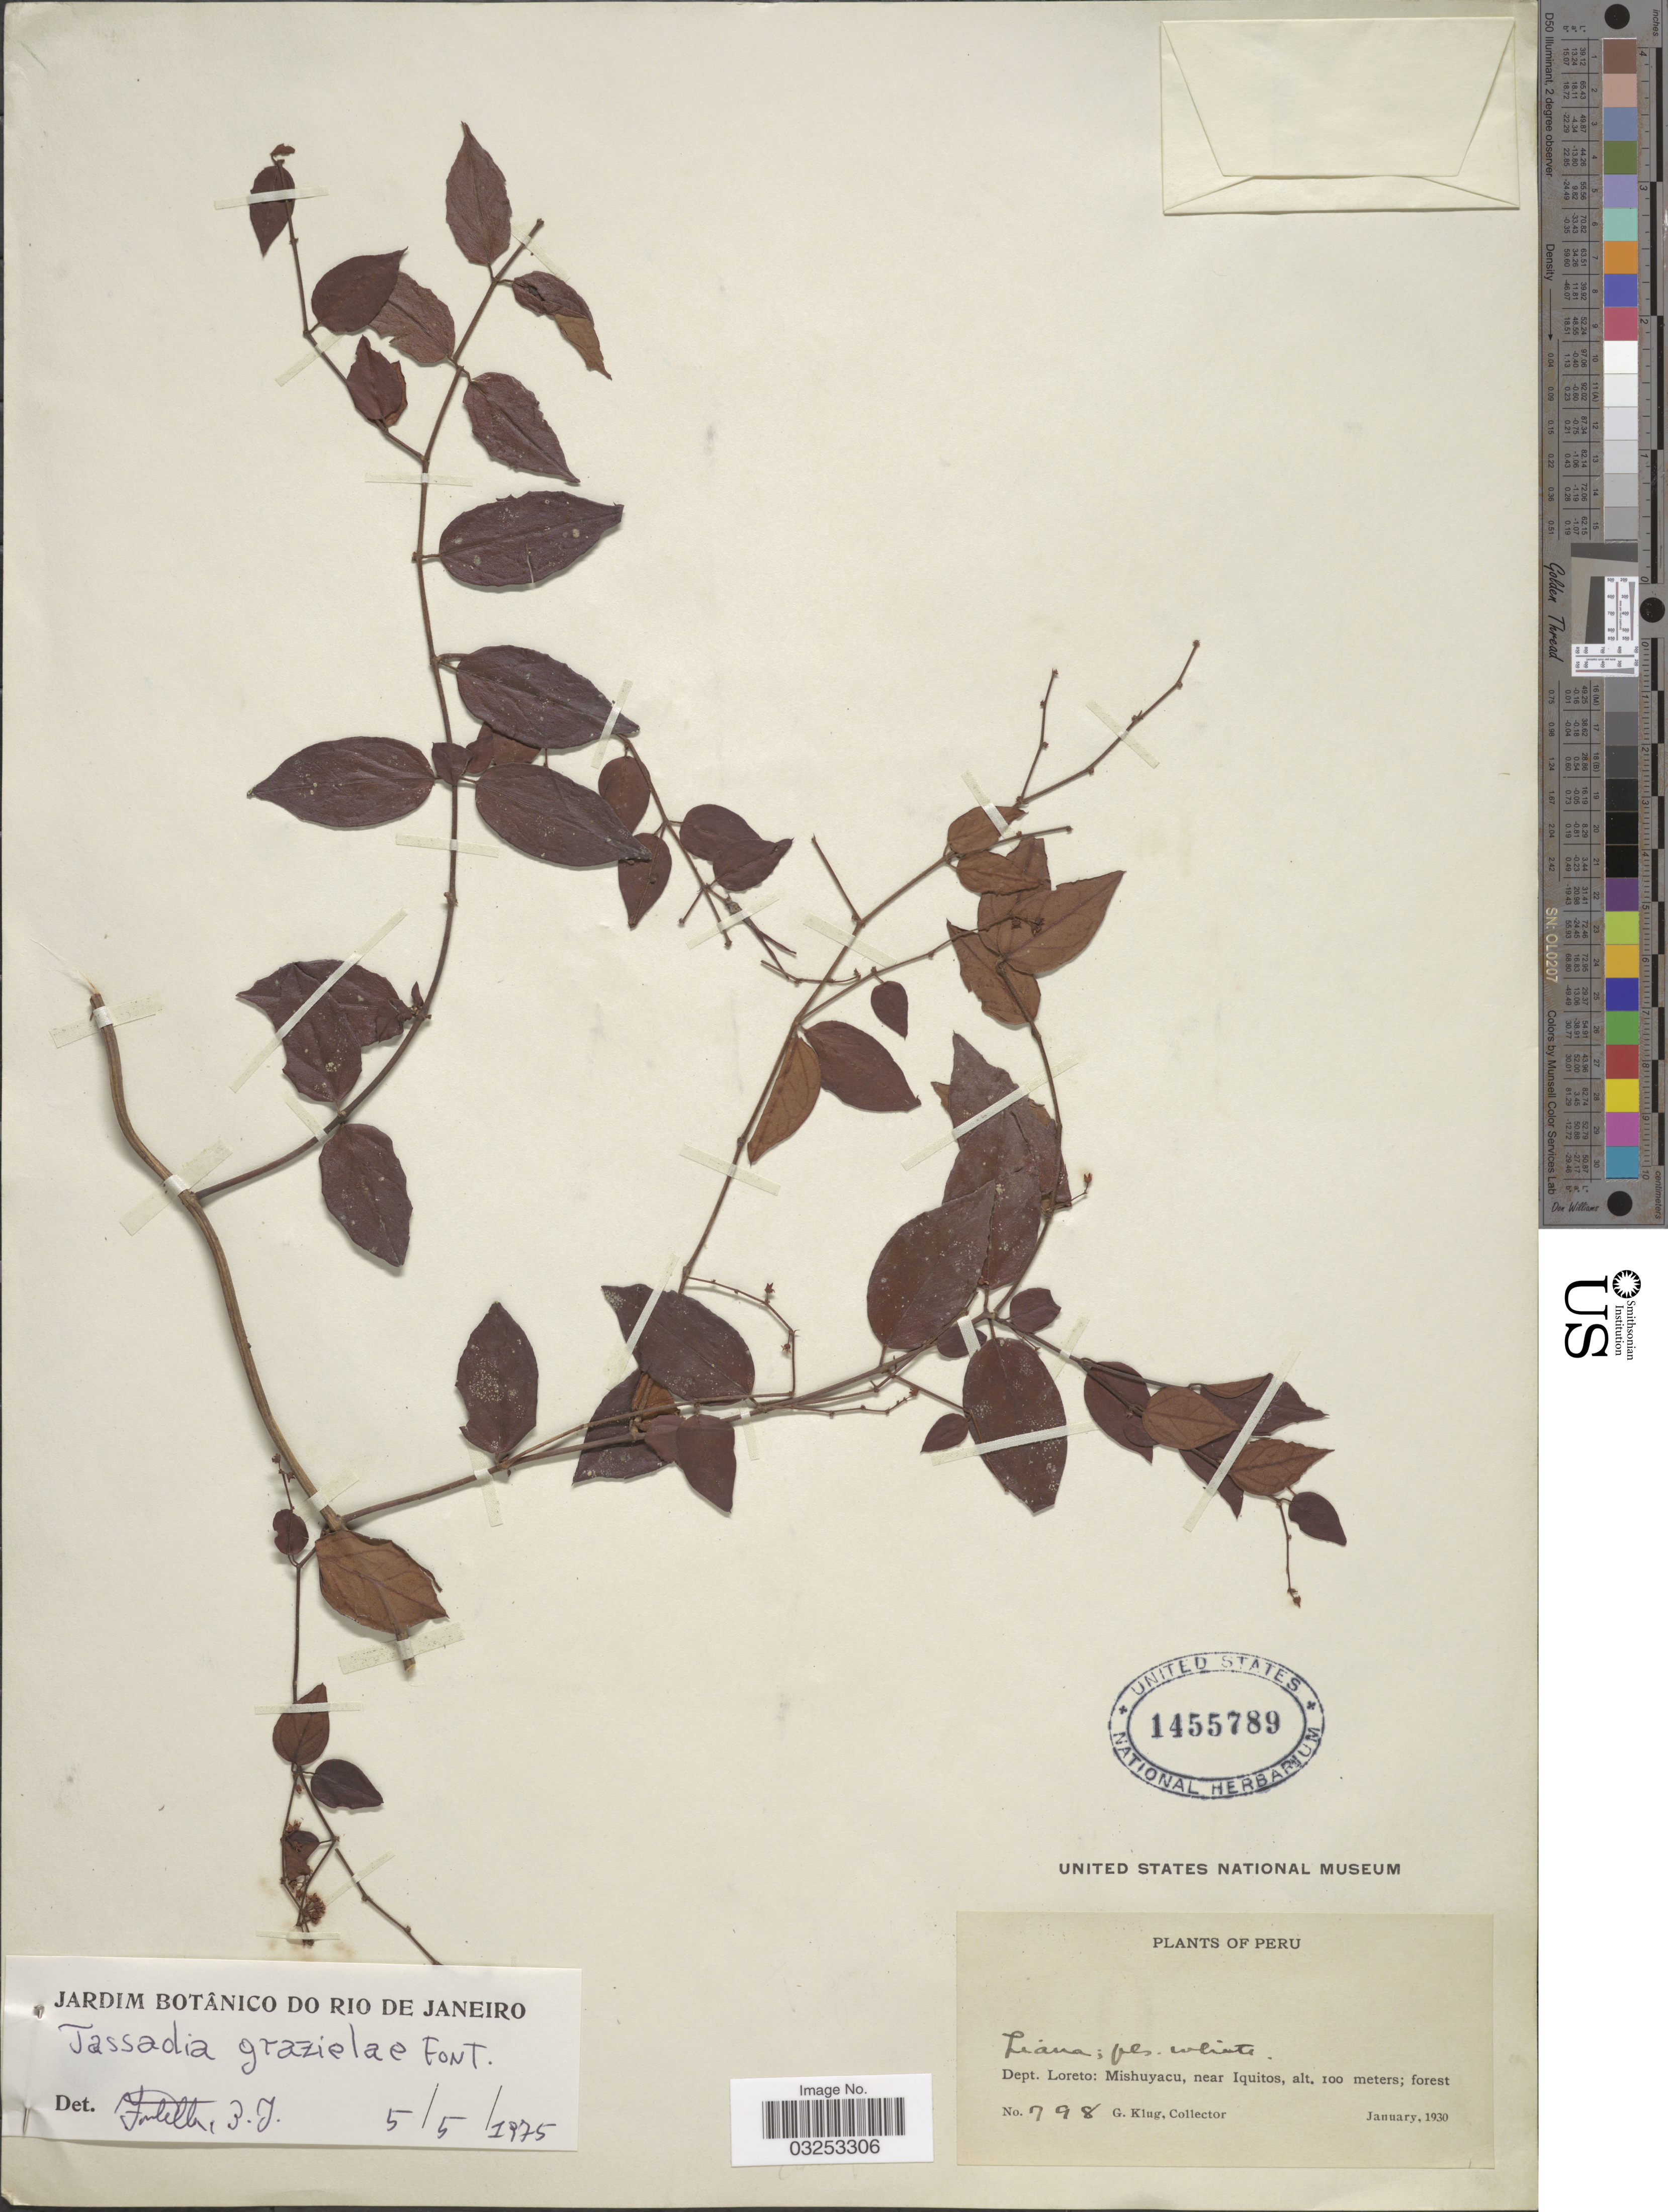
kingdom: Plantae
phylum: Tracheophyta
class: Magnoliopsida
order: Gentianales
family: Apocynaceae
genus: Tassadia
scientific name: Tassadia grazielae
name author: Fontella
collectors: G. Klug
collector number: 798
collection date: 1930-01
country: Peru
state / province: Loreto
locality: Dept. Loreto: Mishuyacu, near Iquitos.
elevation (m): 100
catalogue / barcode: US 1455789